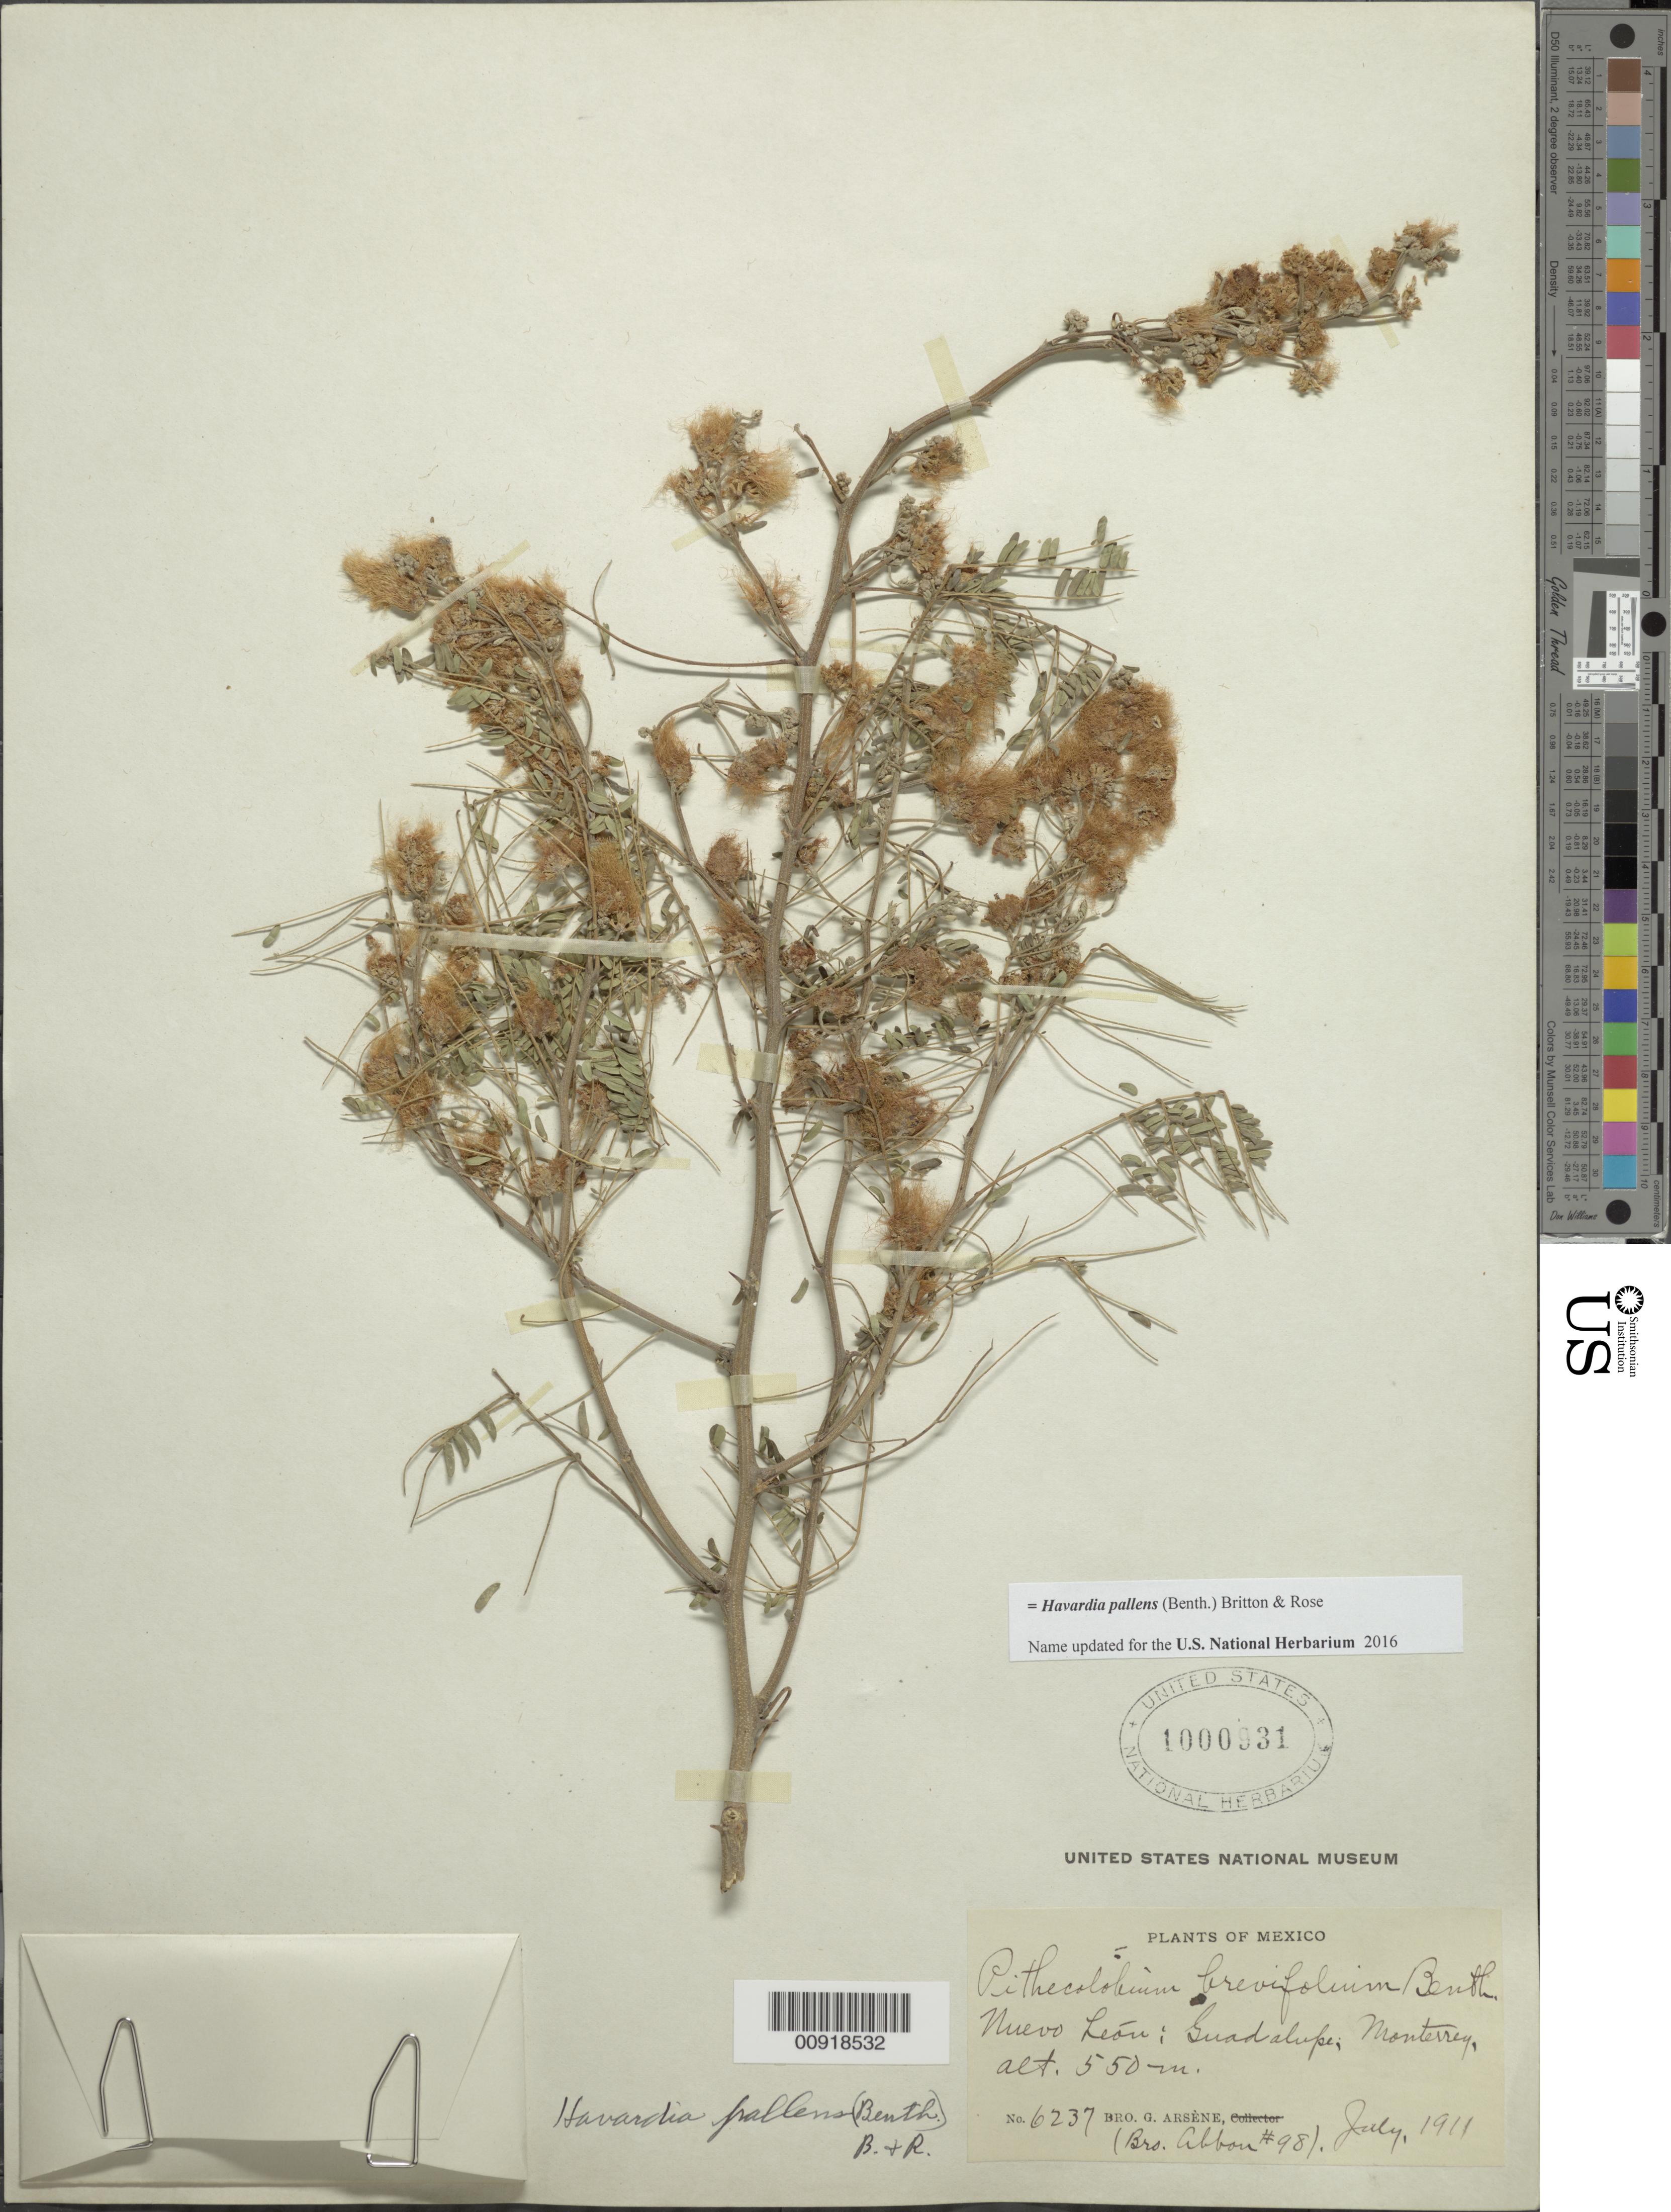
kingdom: Plantae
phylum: Tracheophyta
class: Magnoliopsida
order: Fabales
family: Fabaceae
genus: Havardia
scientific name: Havardia pallens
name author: (Benth.) Britton & Rose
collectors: Bro. Abbon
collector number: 98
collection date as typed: Jul 1911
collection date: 1911-07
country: Mexico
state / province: Nuevo León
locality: Nuevo León: Guadalupe, Monterrey.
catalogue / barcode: US 1000931